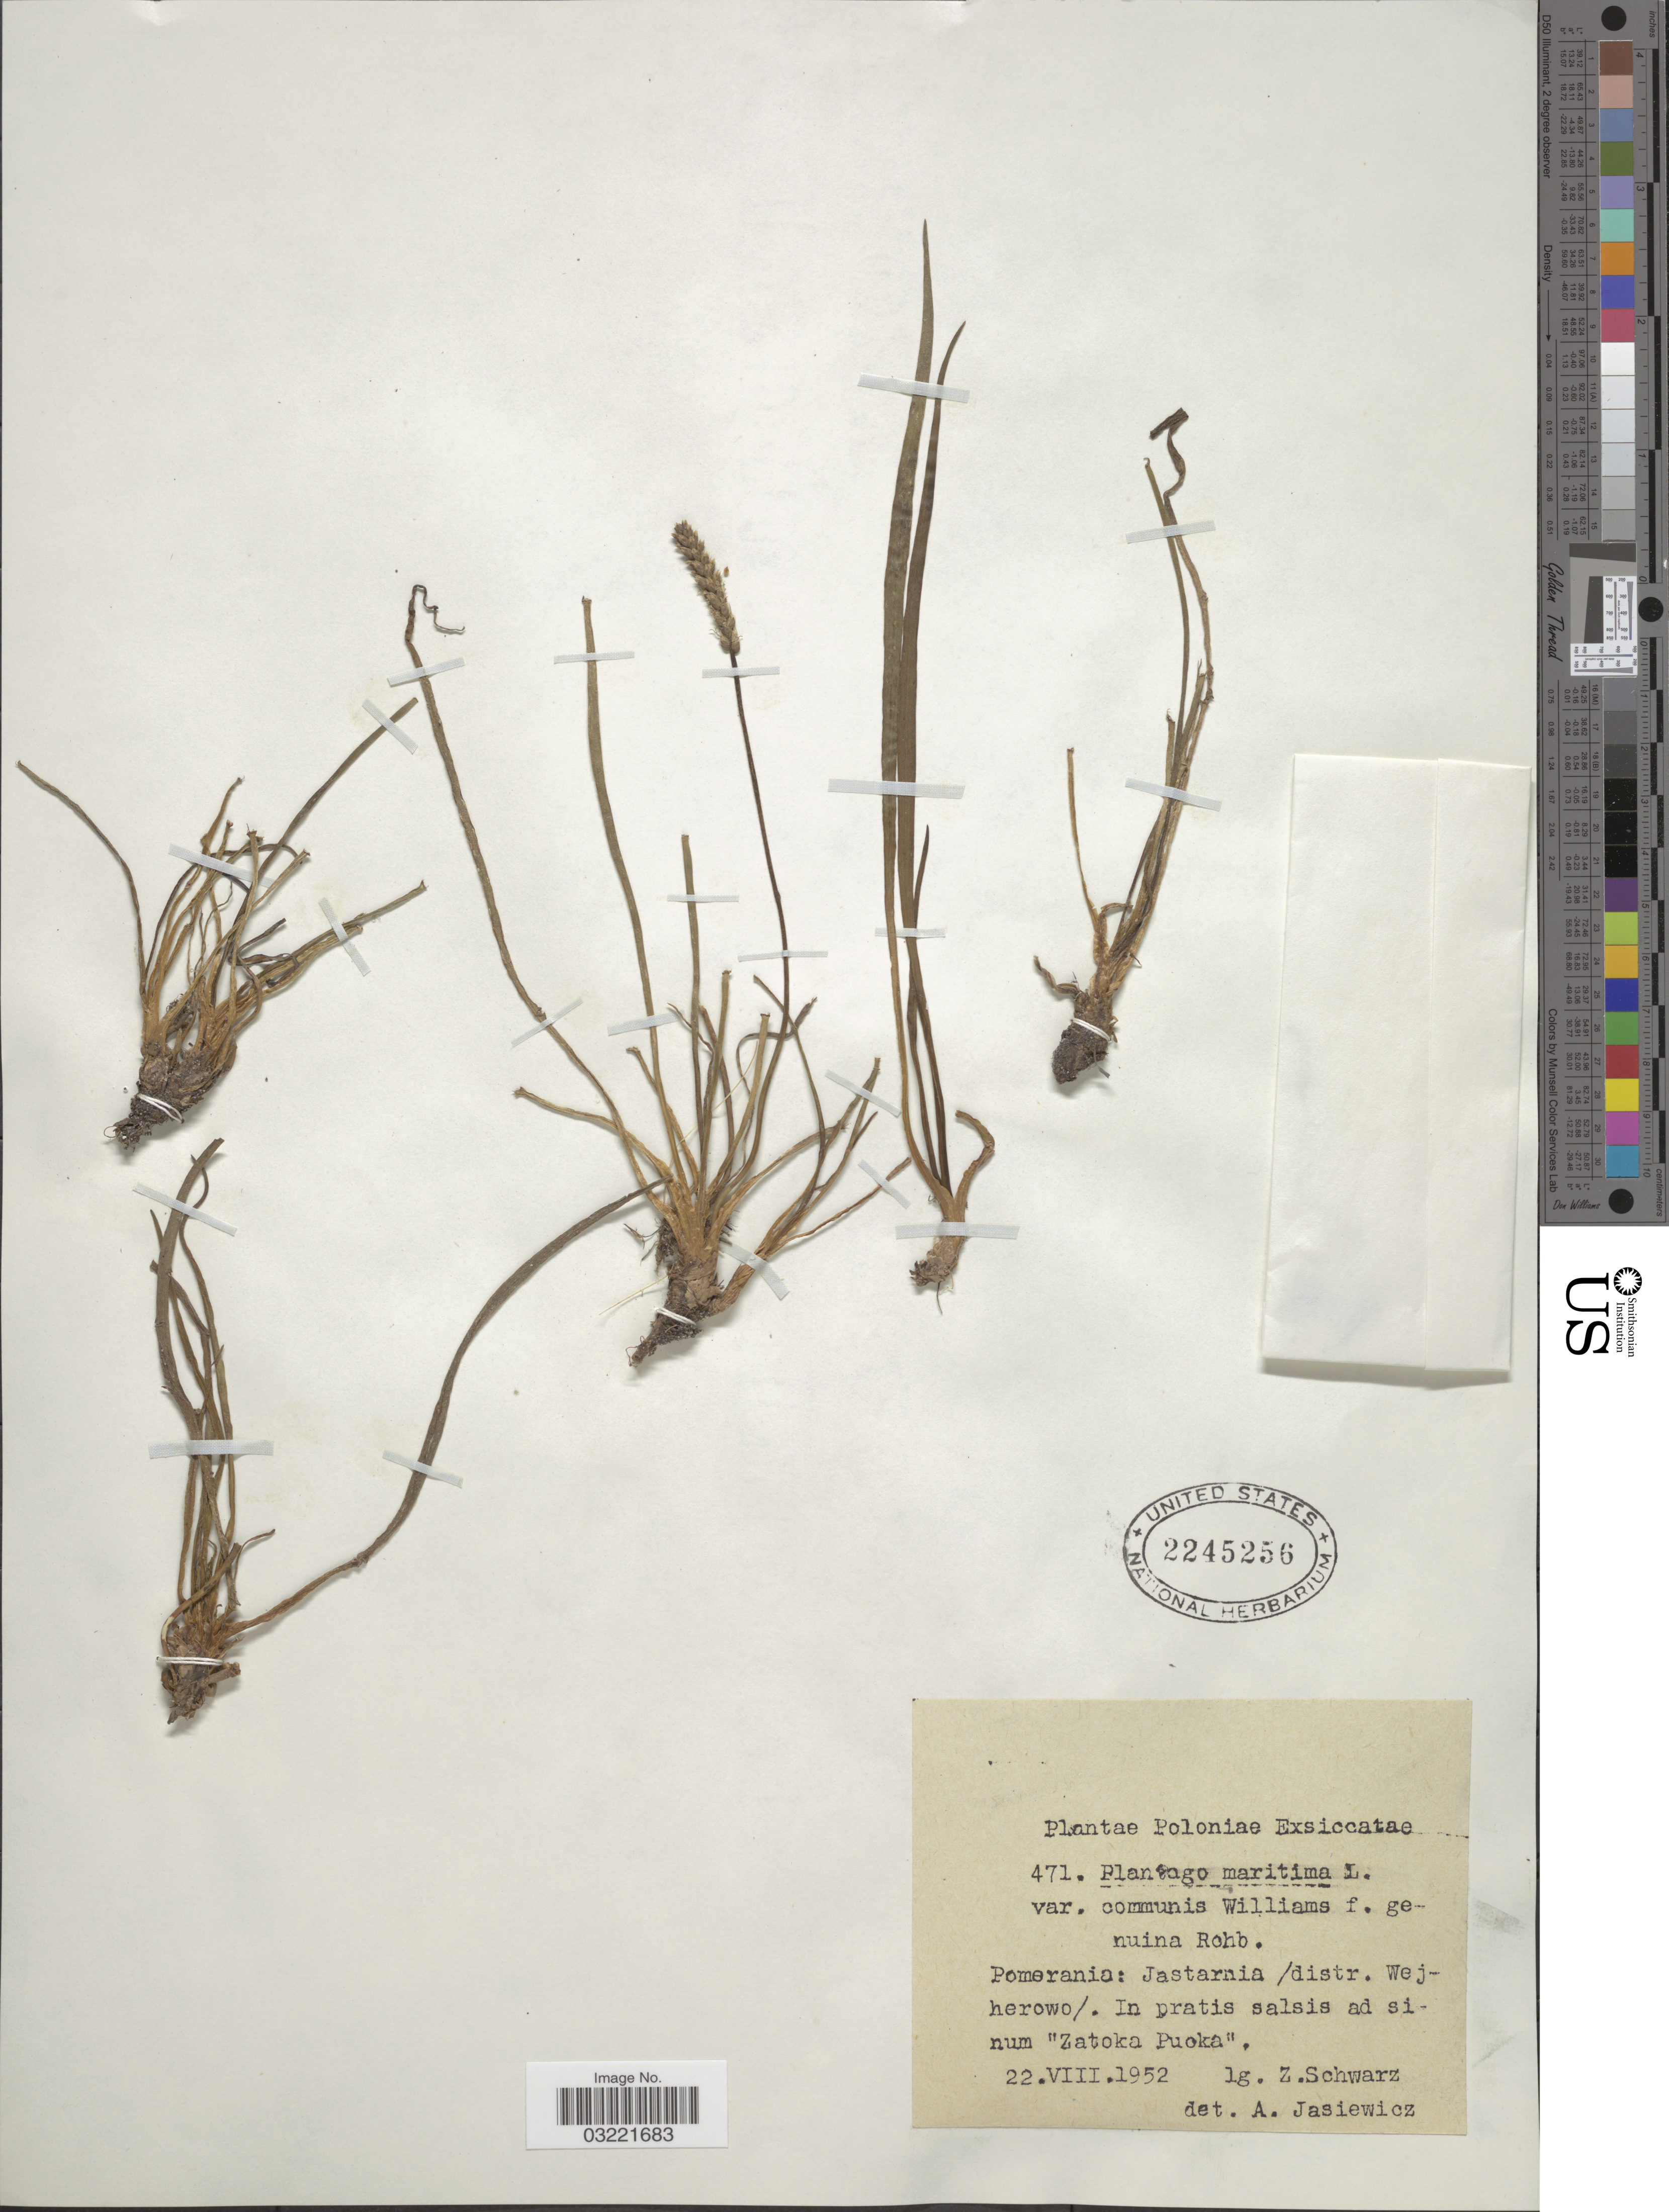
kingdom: Plantae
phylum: Tracheophyta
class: Magnoliopsida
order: Lamiales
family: Plantaginaceae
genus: Plantago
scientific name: Plantago maritima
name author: L.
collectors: Z. Schwarz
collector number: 471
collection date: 1952-08-22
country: Poland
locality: Poloniae. Pomerania: Jastarnia/ distr. Wejherowo. In pratis salsis ad sinum "Zatoka Puoka".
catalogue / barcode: US 2245256